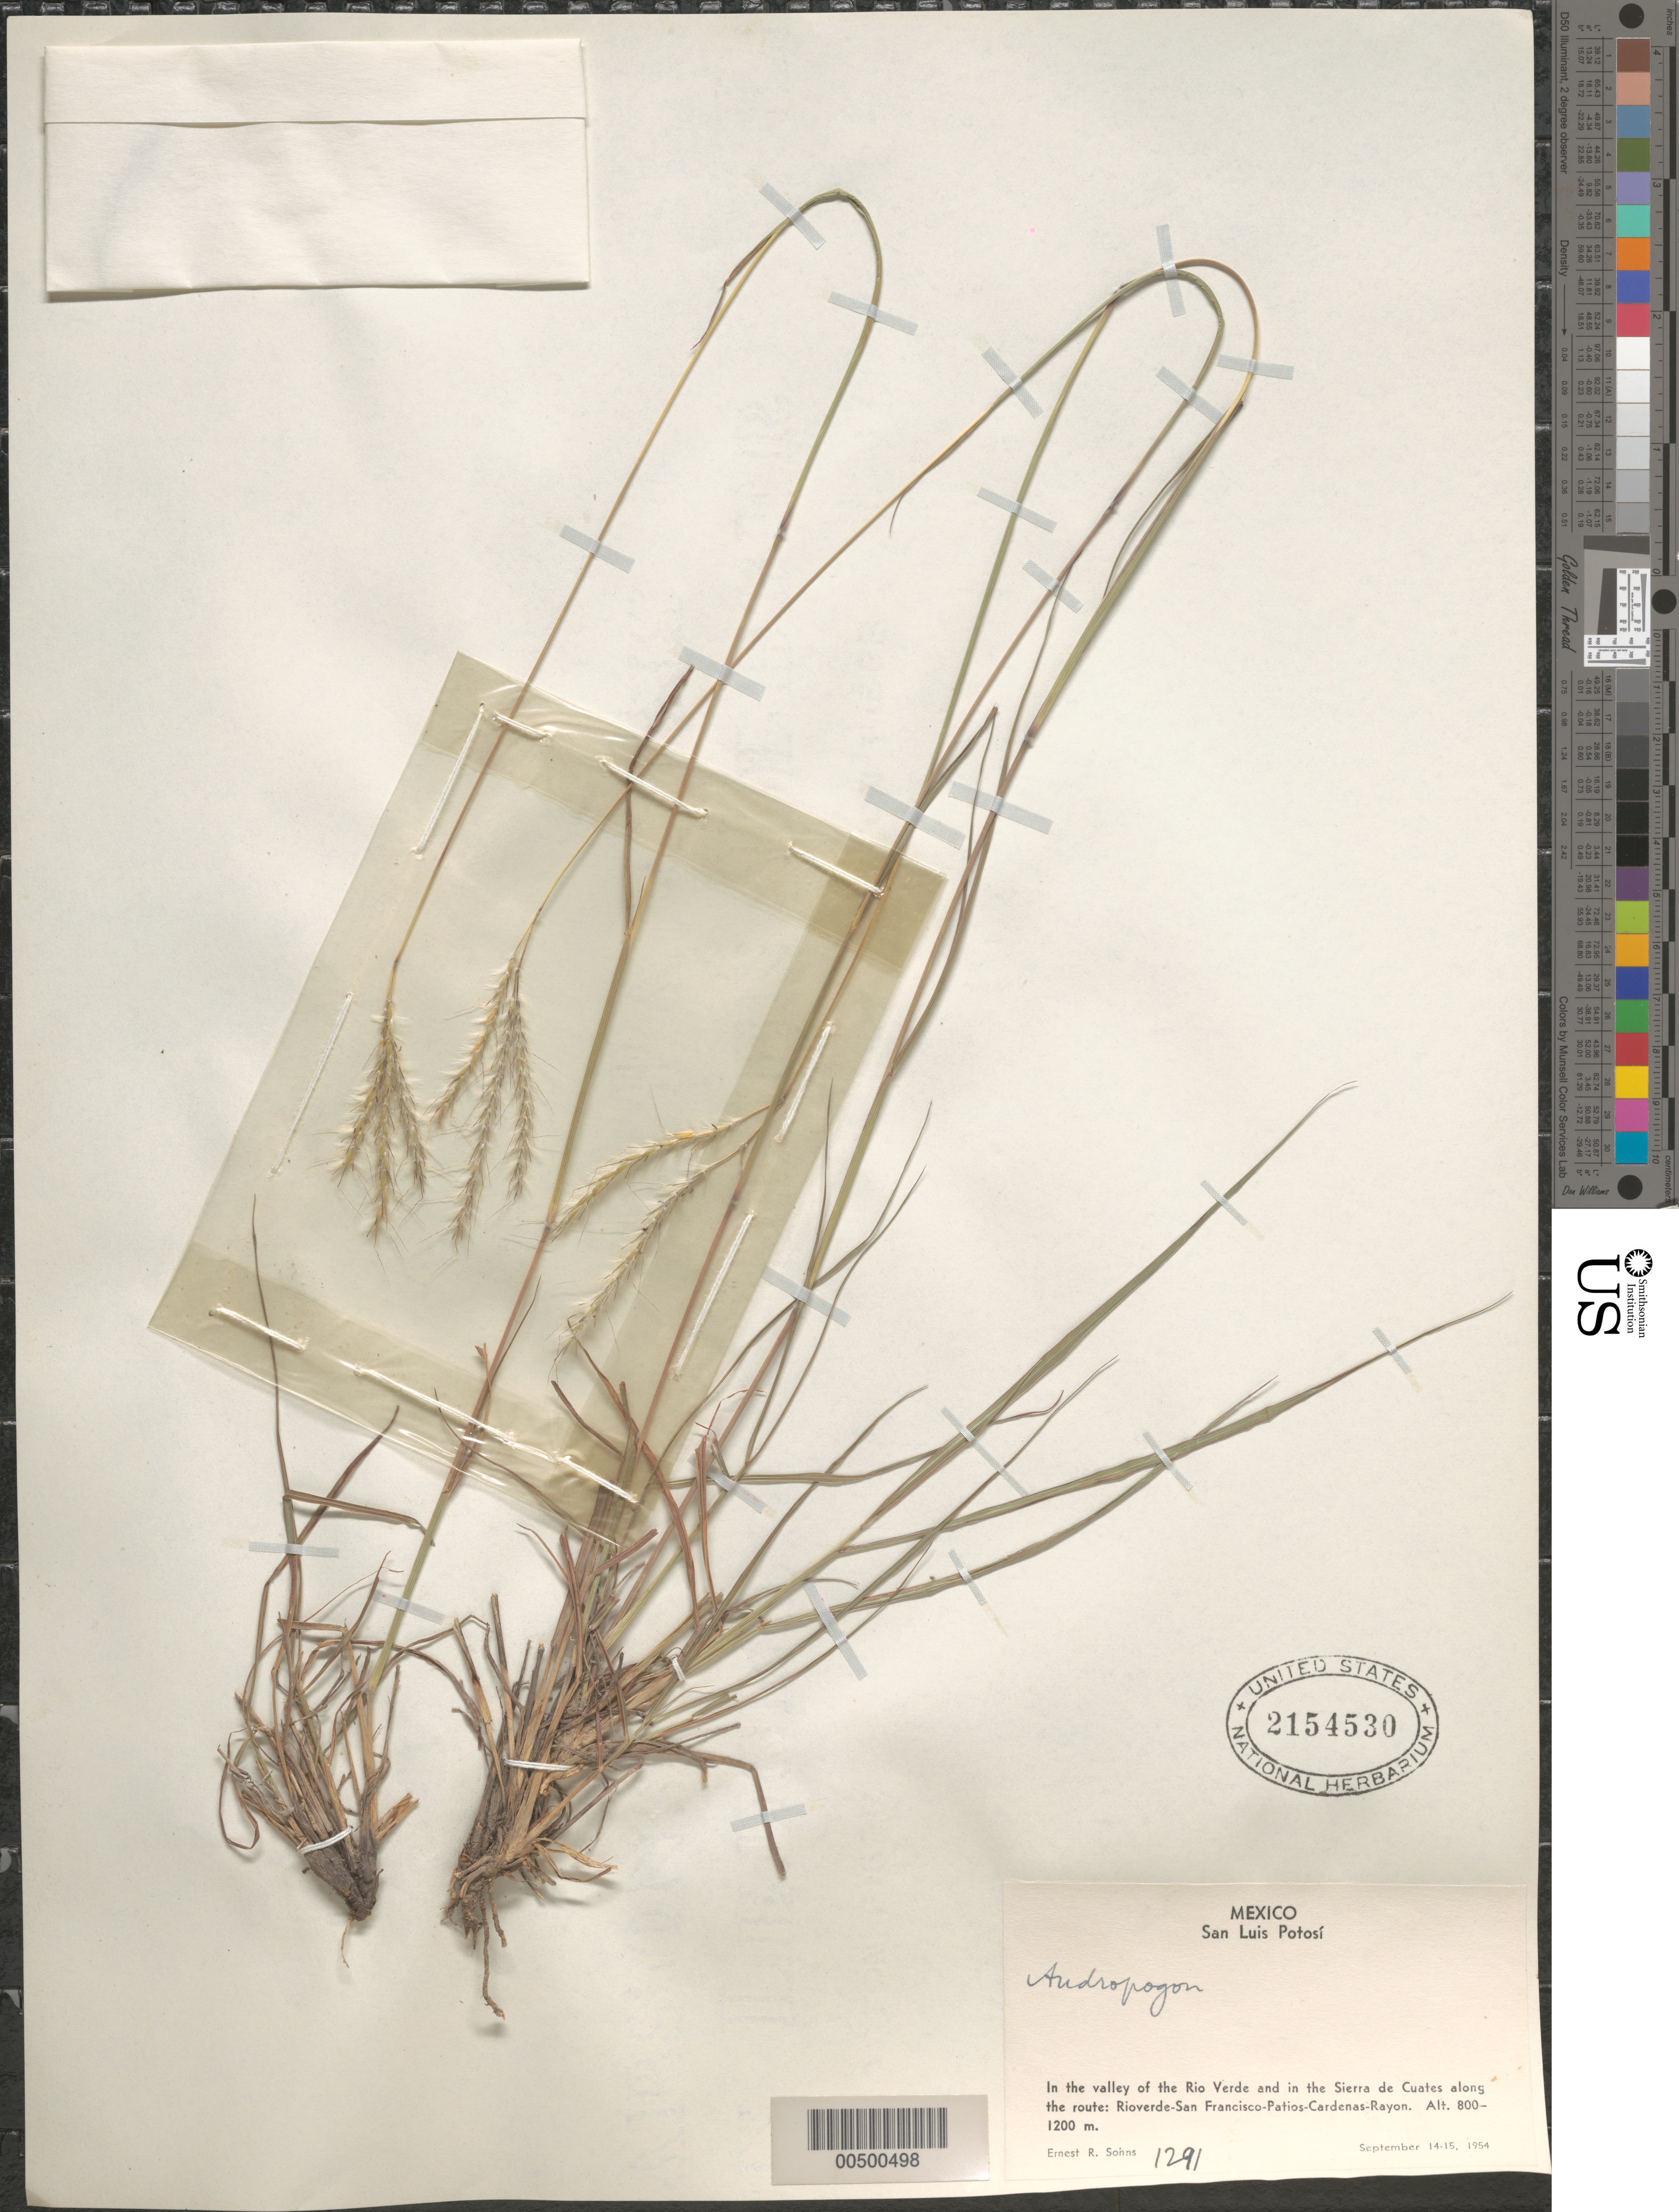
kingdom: Plantae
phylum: Tracheophyta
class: Liliopsida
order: Poales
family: Poaceae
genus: Schizachyrium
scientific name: Schizachyrium sp.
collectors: E. R. Sohns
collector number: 1291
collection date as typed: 14 Sep 1954 to 15 Sep 1954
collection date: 1954-09-14/1954-09-15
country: Mexico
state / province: San Luis Potosi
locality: In the valley of the Rio Verde & in the Sierra de Cuates along the route: Rioverde-San Francisco-Patios-Cardenas-Rayon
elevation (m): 800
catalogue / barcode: US 2154530